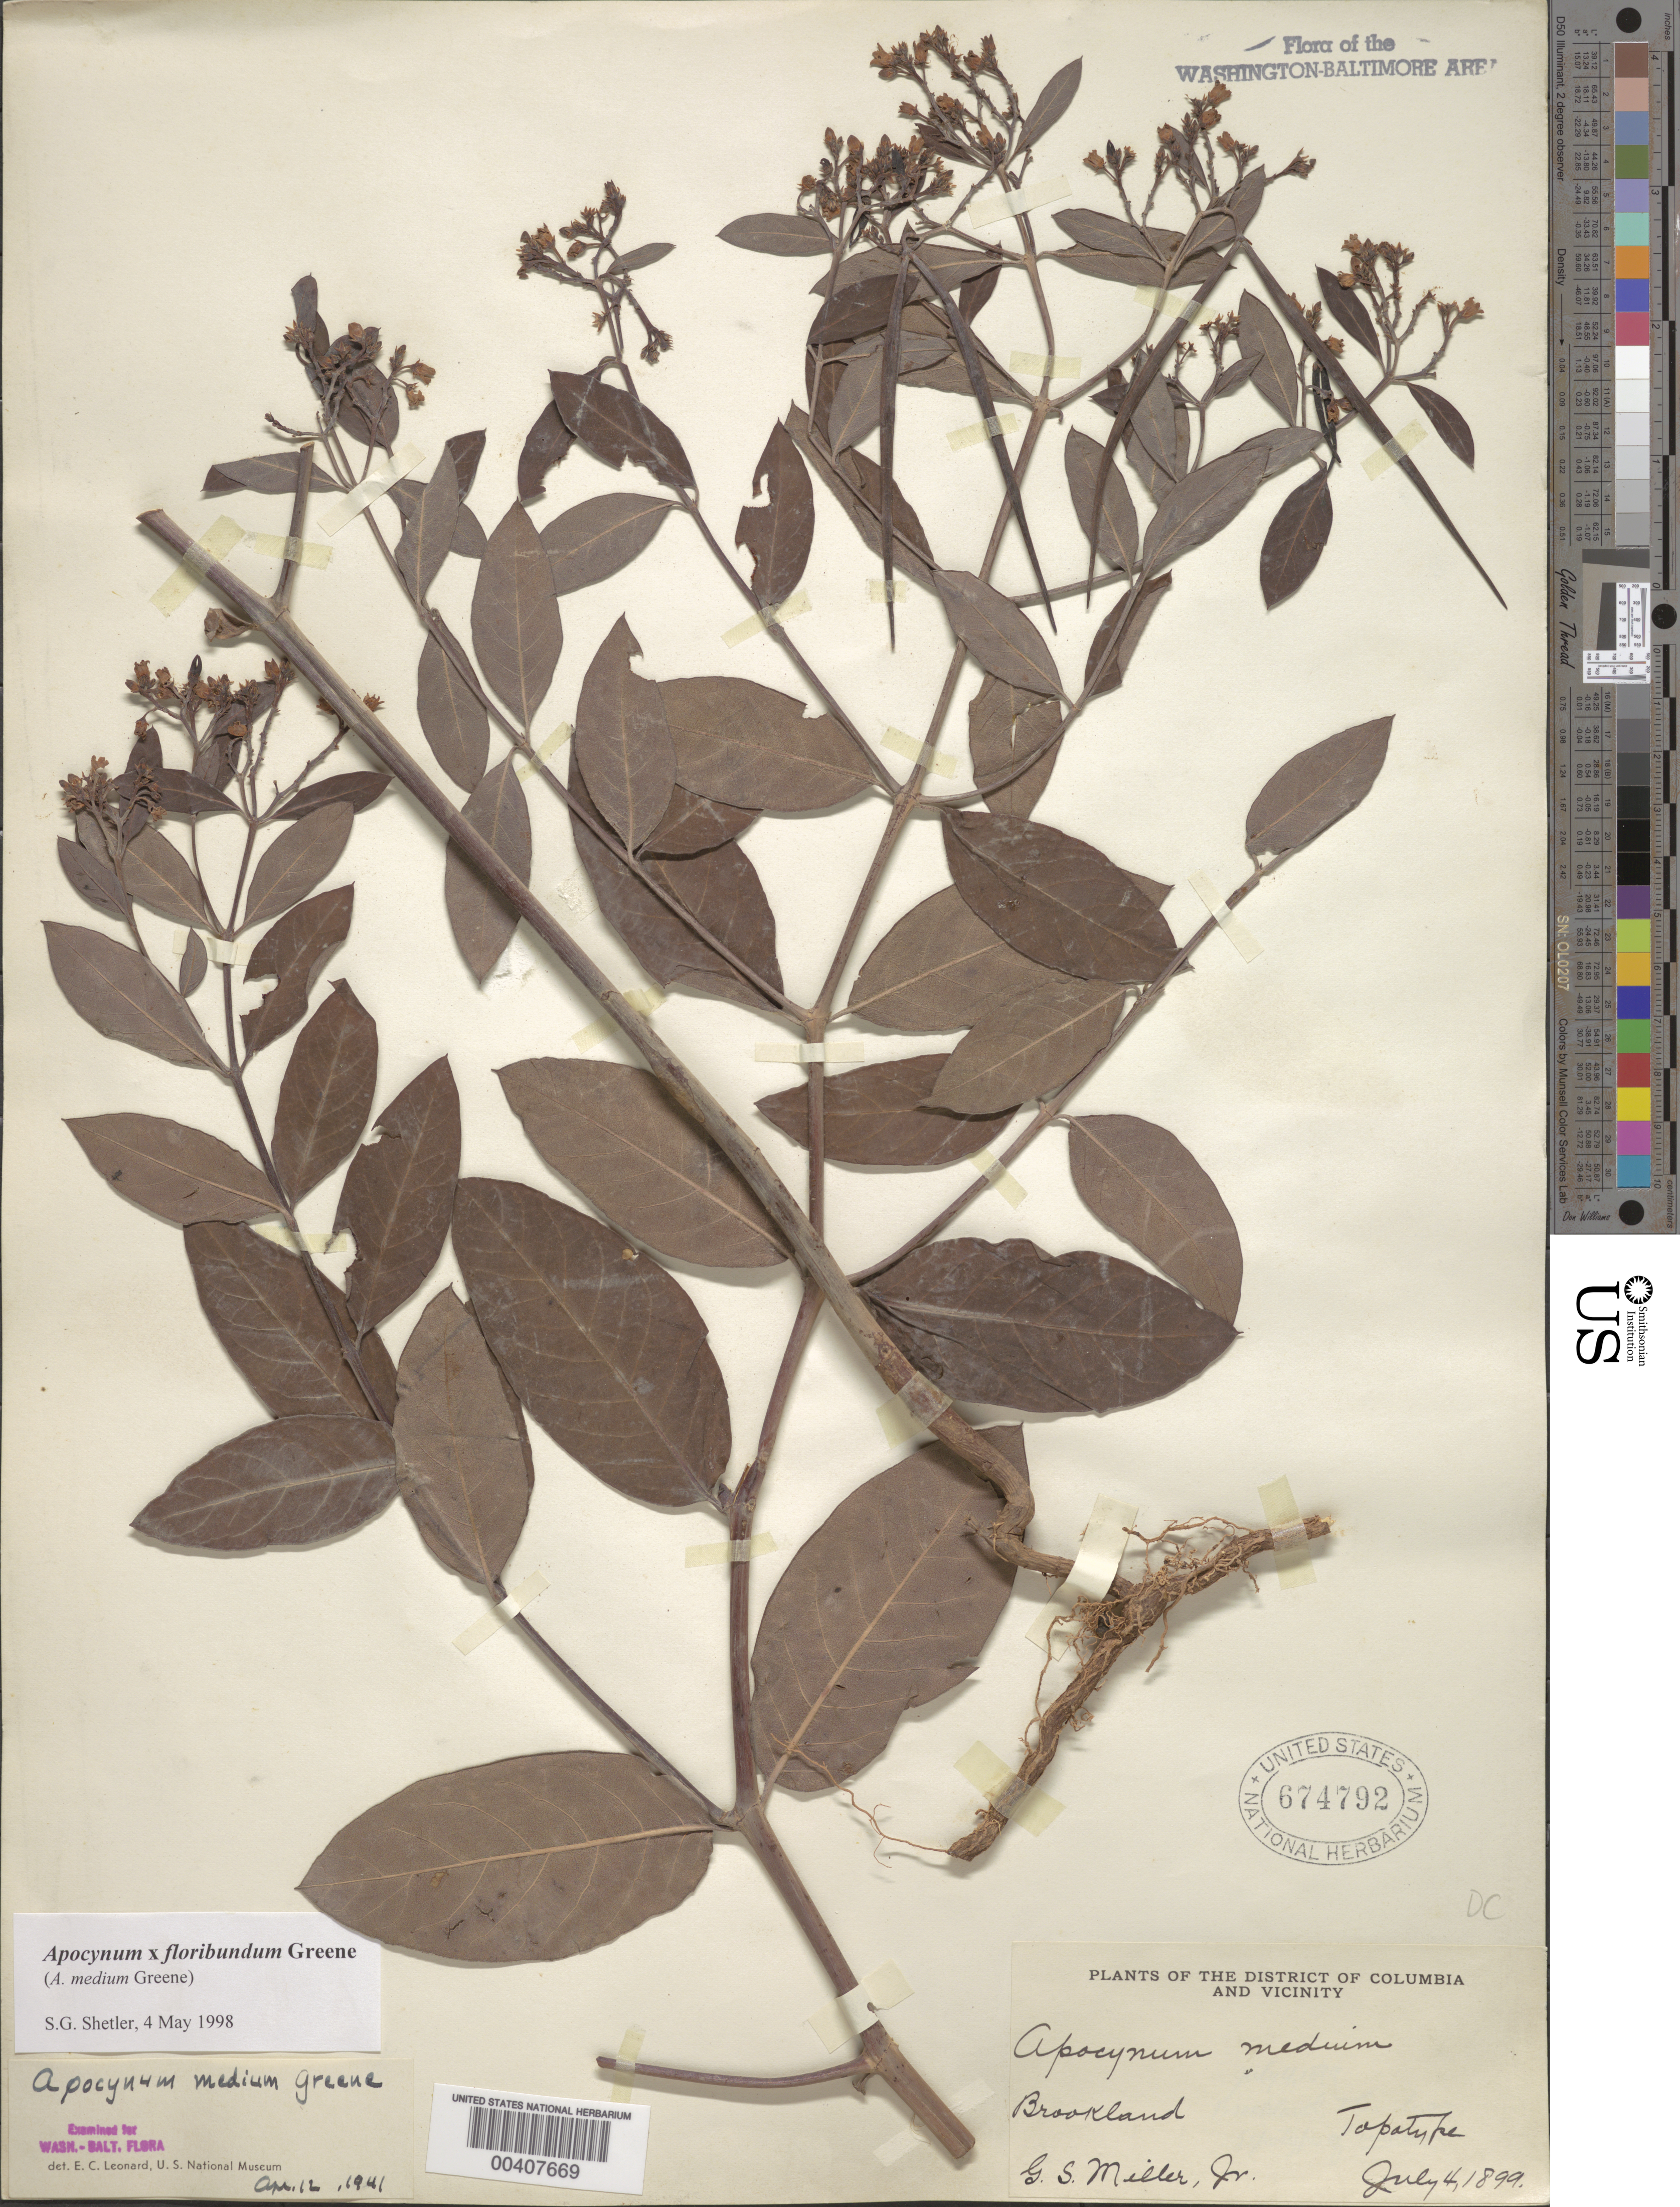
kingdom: Plantae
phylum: Tracheophyta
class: Magnoliopsida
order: Gentianales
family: Apocynaceae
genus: Apocynum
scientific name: Apocynum x floribundum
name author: Greene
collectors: G. S. Miller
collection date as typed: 04 Jul 1899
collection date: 1899-07-04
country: United States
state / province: District of Columbia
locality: Brookland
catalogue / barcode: US 674792